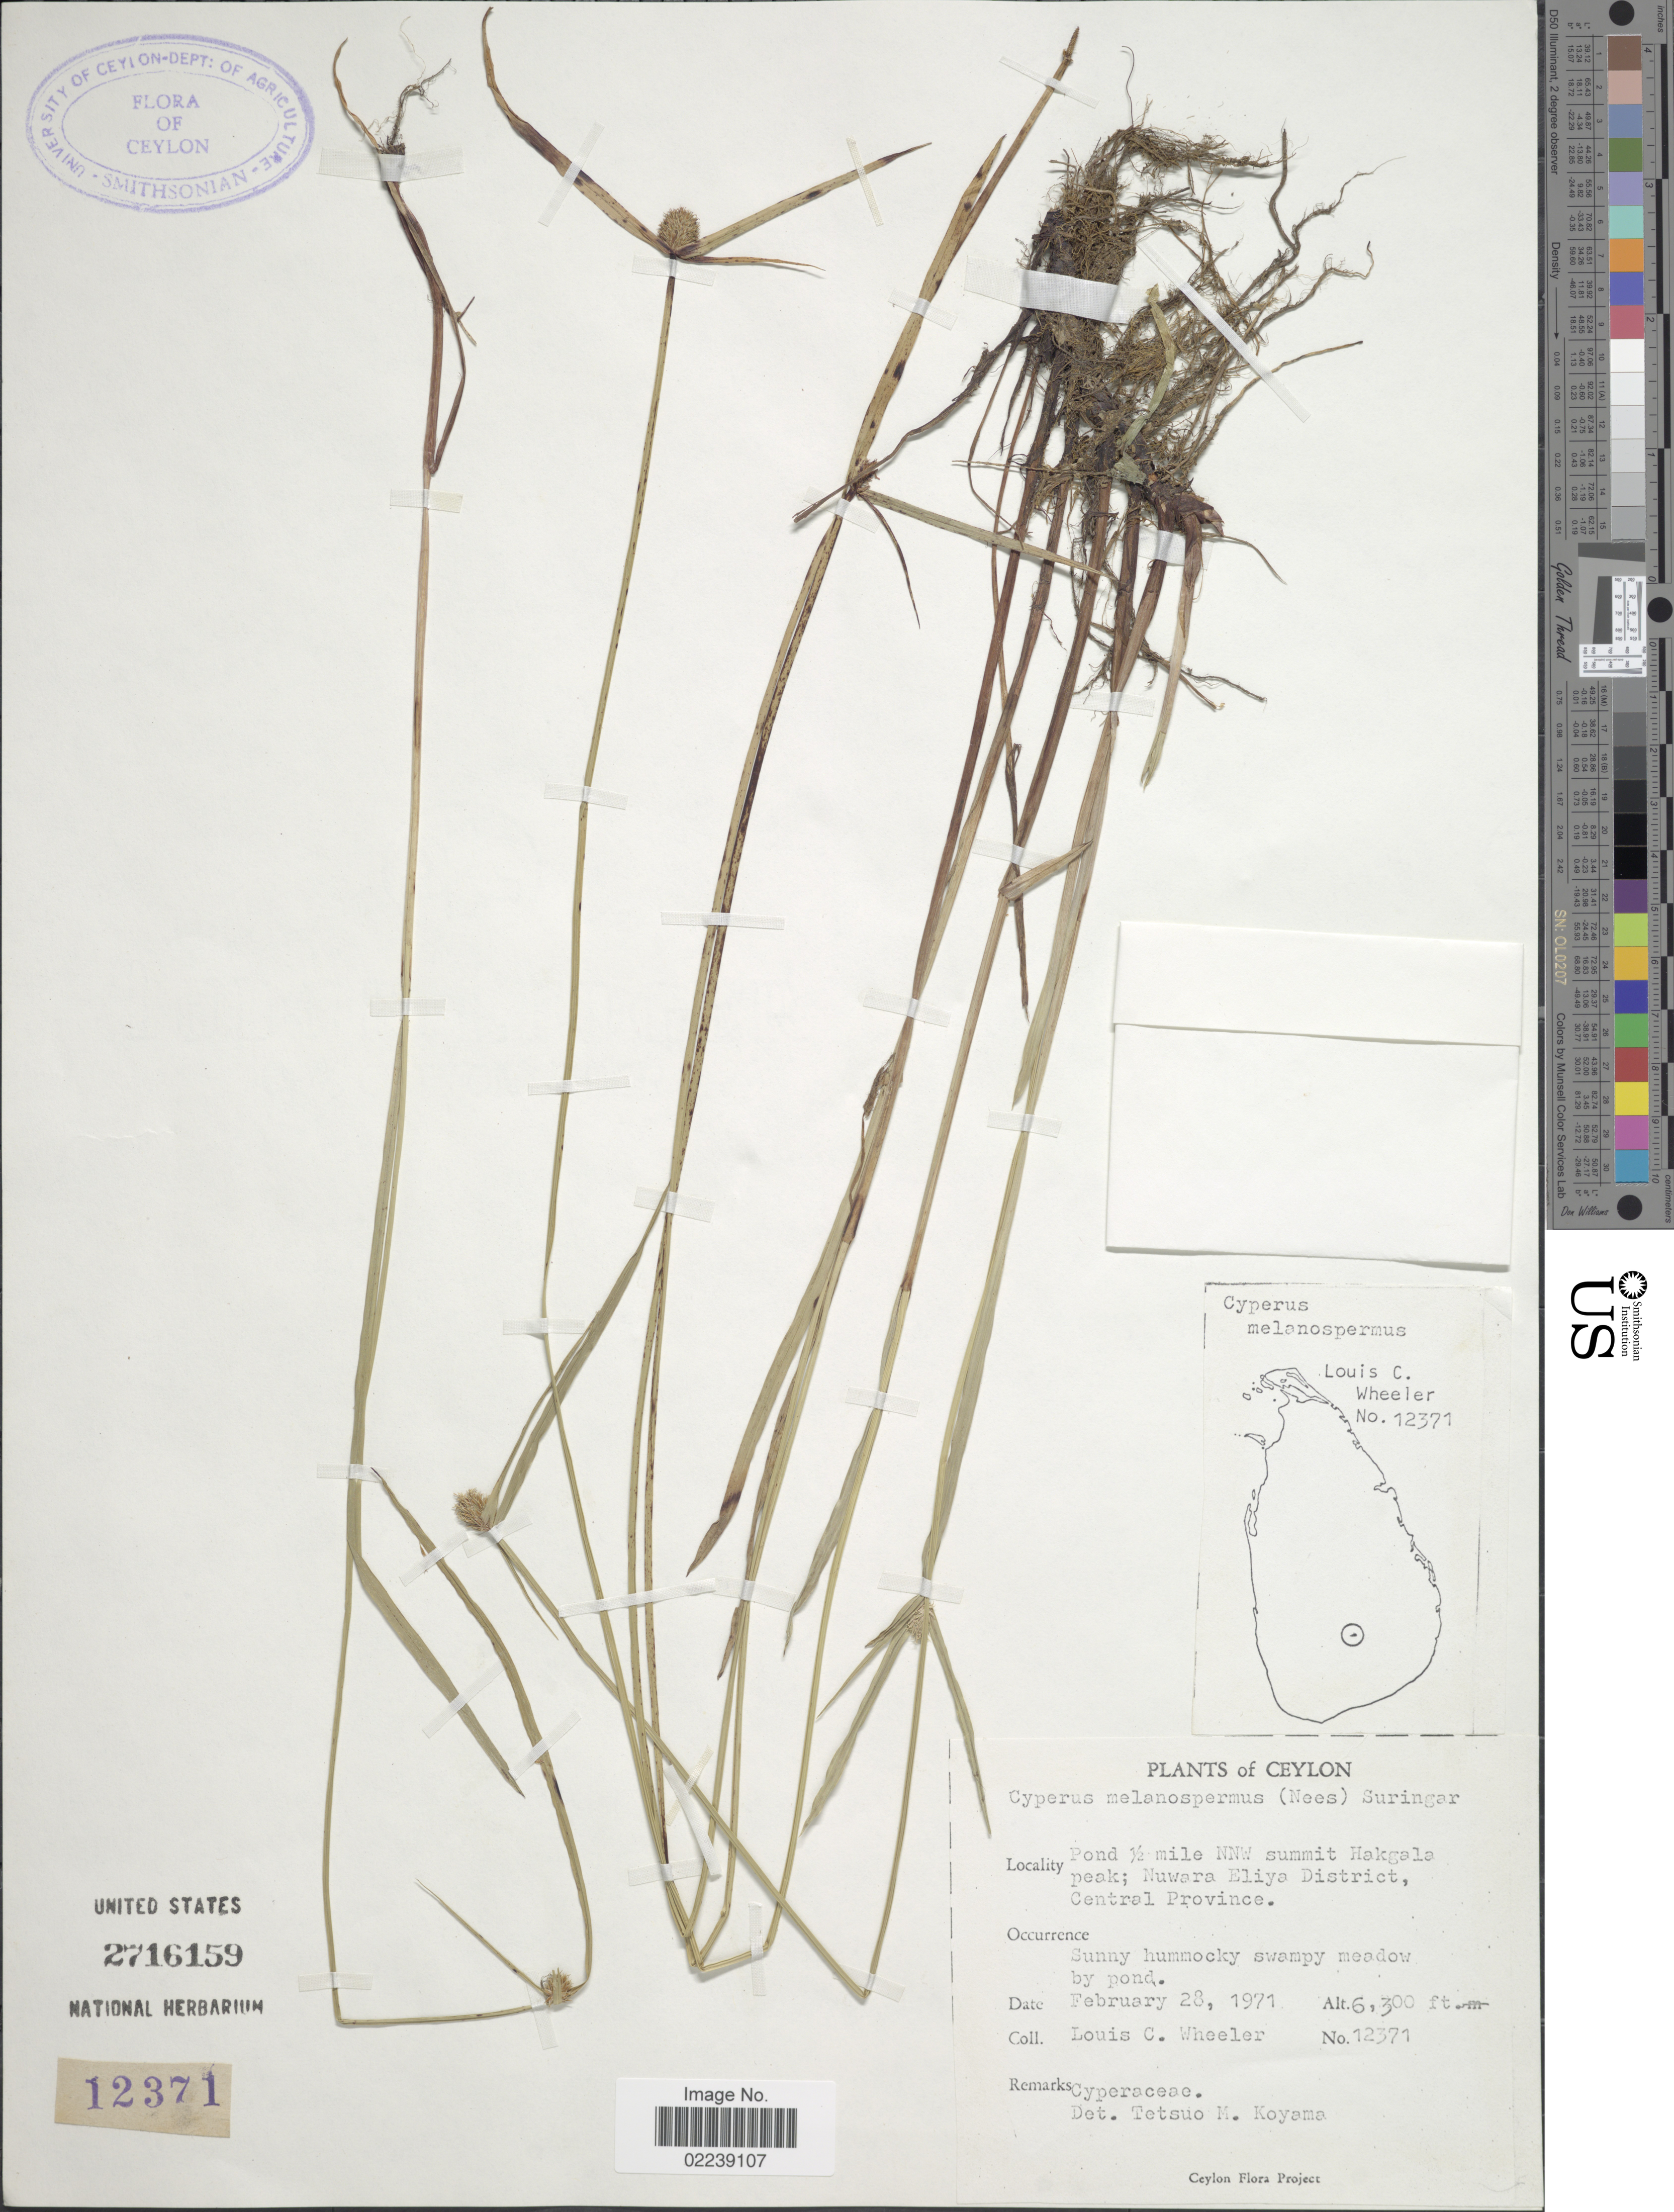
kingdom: Plantae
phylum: Tracheophyta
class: Liliopsida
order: Poales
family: Cyperaceae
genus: Cyperus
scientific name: Cyperus melanospermus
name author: (Nees) Valck. Sur.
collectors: L. C. Wheeler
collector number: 12371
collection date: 1971-02-28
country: Sri Lanka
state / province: Central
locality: Ceylon, Pond ½ mile NNW summit Hakgala peak; Nuwara Eliya District; Central Province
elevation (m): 1920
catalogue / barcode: US 2716159